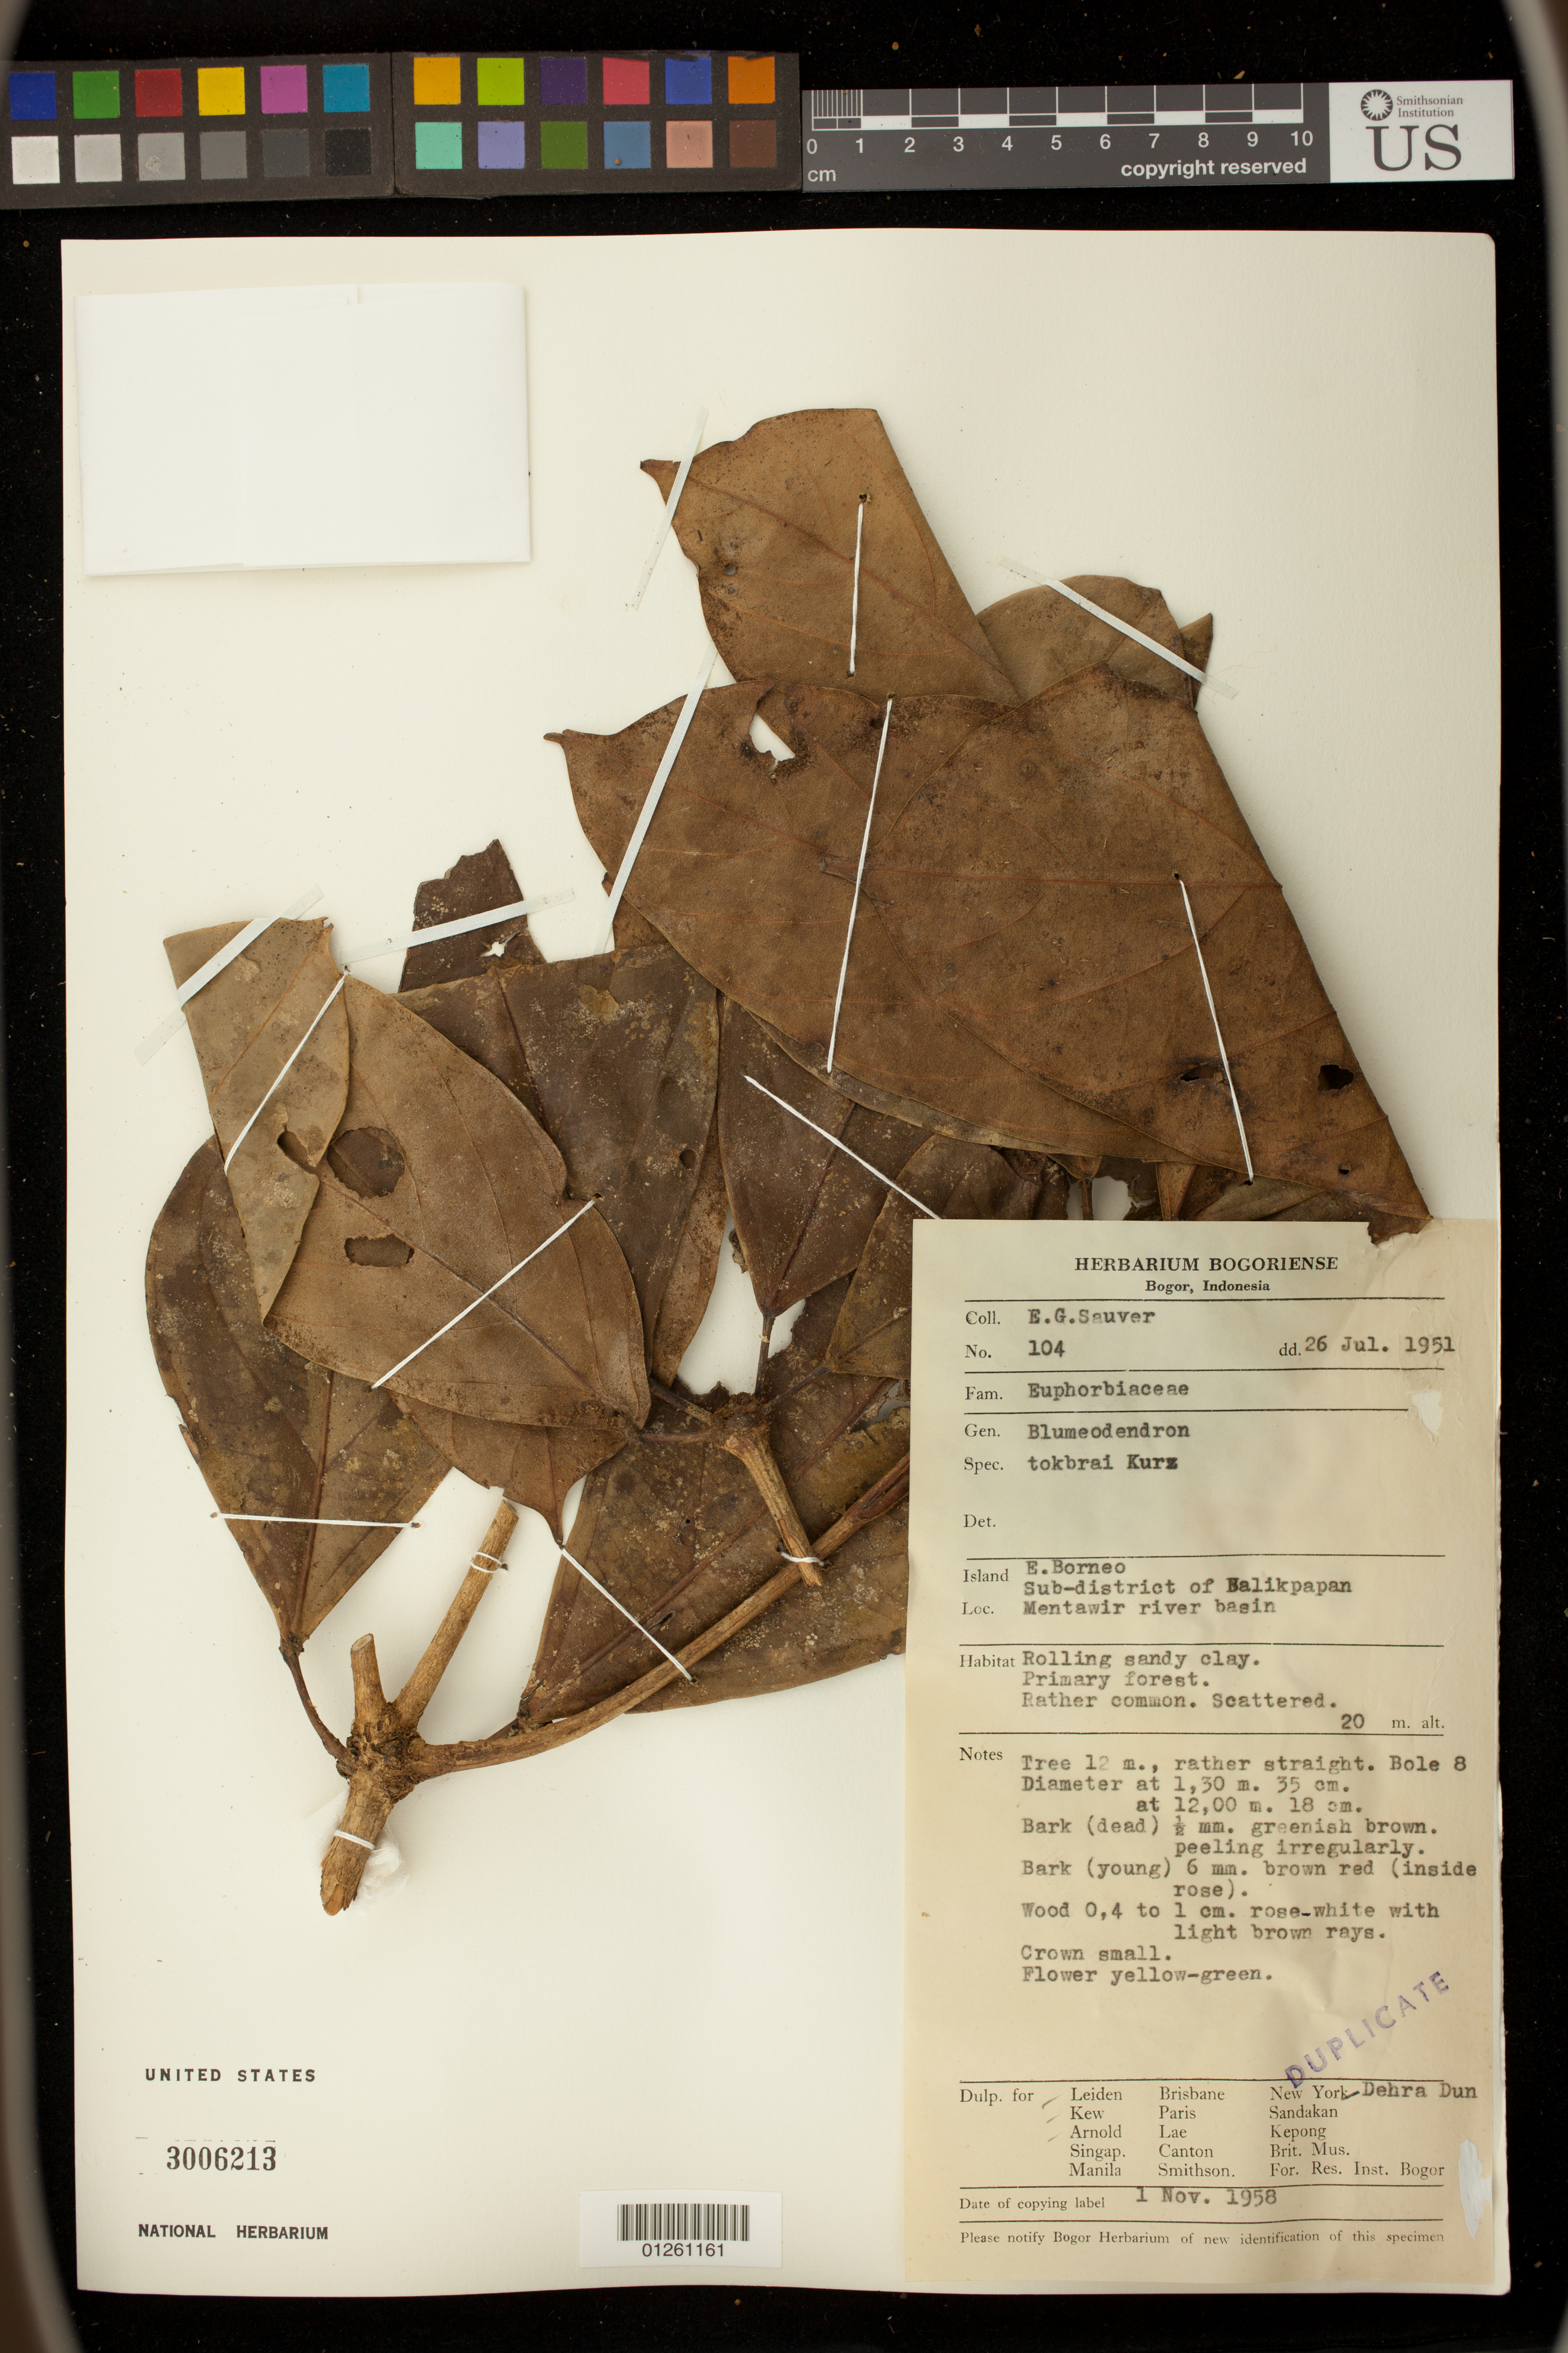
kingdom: Plantae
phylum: Tracheophyta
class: Magnoliopsida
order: Malpighiales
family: Euphorbiaceae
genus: Blumeodendron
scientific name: Blumeodendron tokbrai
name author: (Blume) Kurz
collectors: E. G. Sauver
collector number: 104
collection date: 1951-07-26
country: Indonesia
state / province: Kalimantan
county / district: Kalimantan Timur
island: Borneo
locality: E. Borneo. Sub-district of Balikpapan. Mentawir river basin.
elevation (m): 20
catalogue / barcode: US 3006213